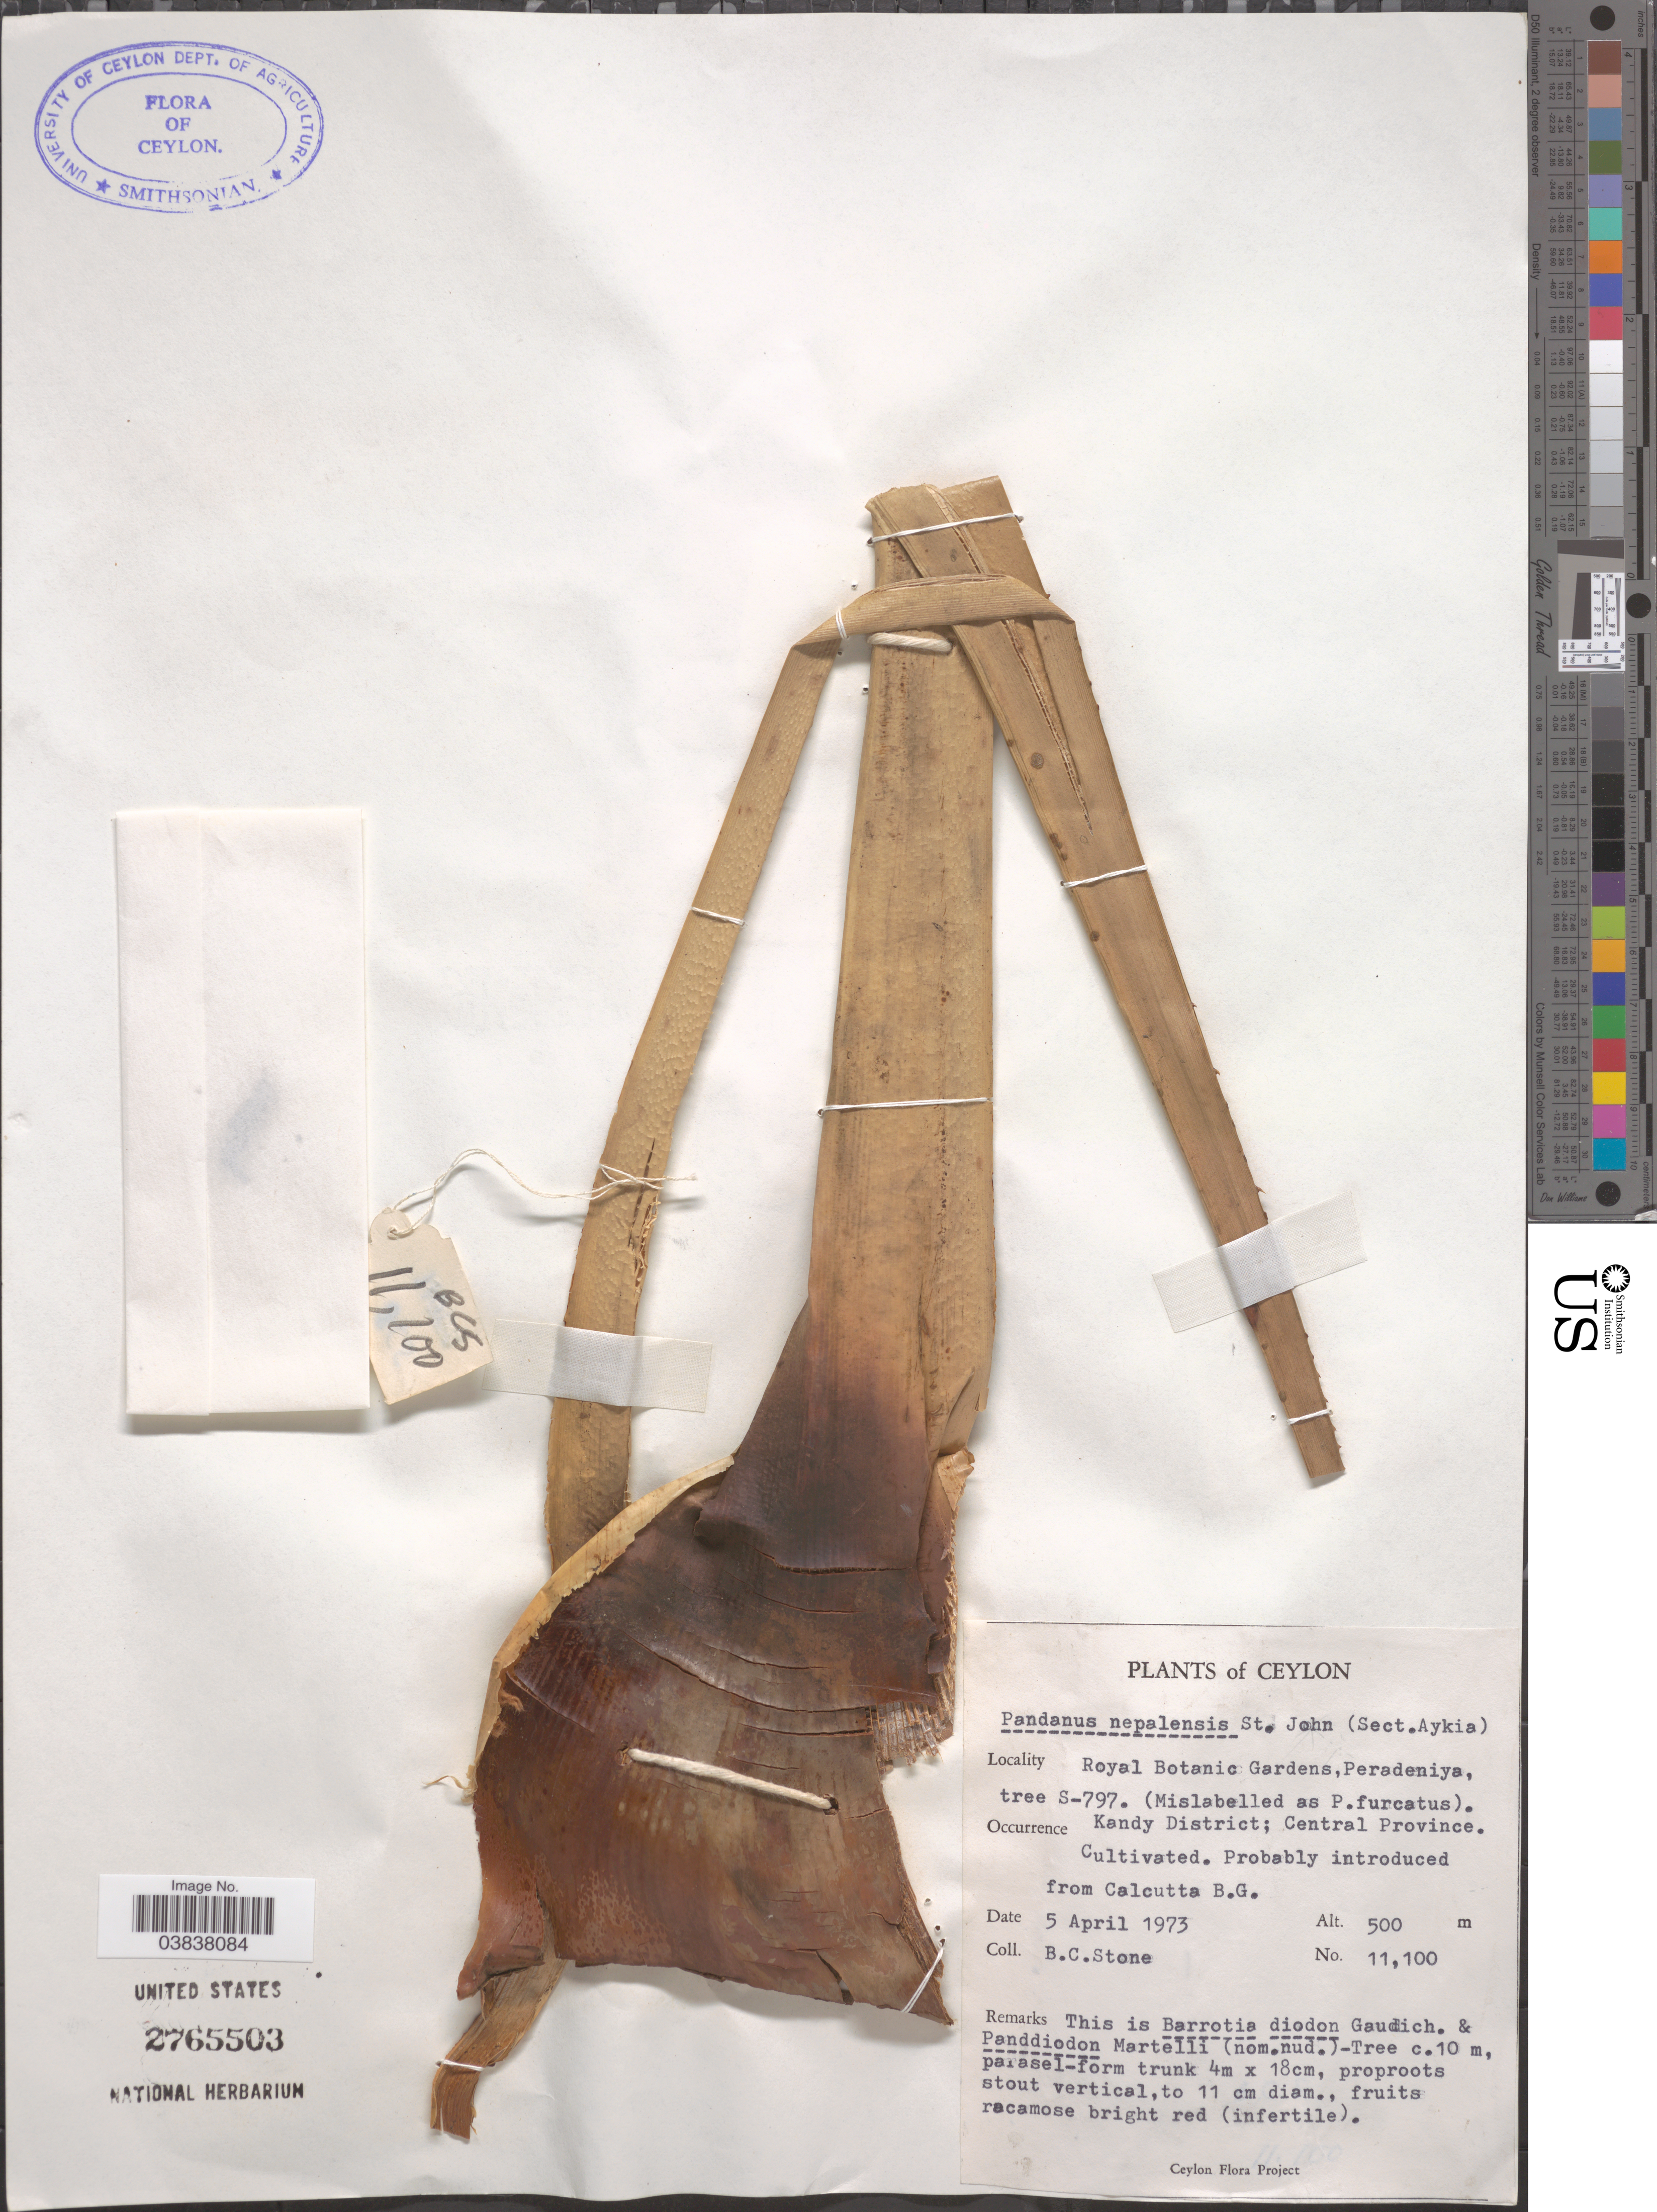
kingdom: Plantae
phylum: Tracheophyta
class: Liliopsida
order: Pandanales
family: Pandanaceae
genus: Pandanus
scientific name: Pandanus nepalensis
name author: H. St. John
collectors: B. C. Stone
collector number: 11100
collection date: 1973-04-05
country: Sri Lanka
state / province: Central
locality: Ceylon. Royal Botanic Gardens, Peradeniya. Kandy District.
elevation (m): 500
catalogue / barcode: US 2765503